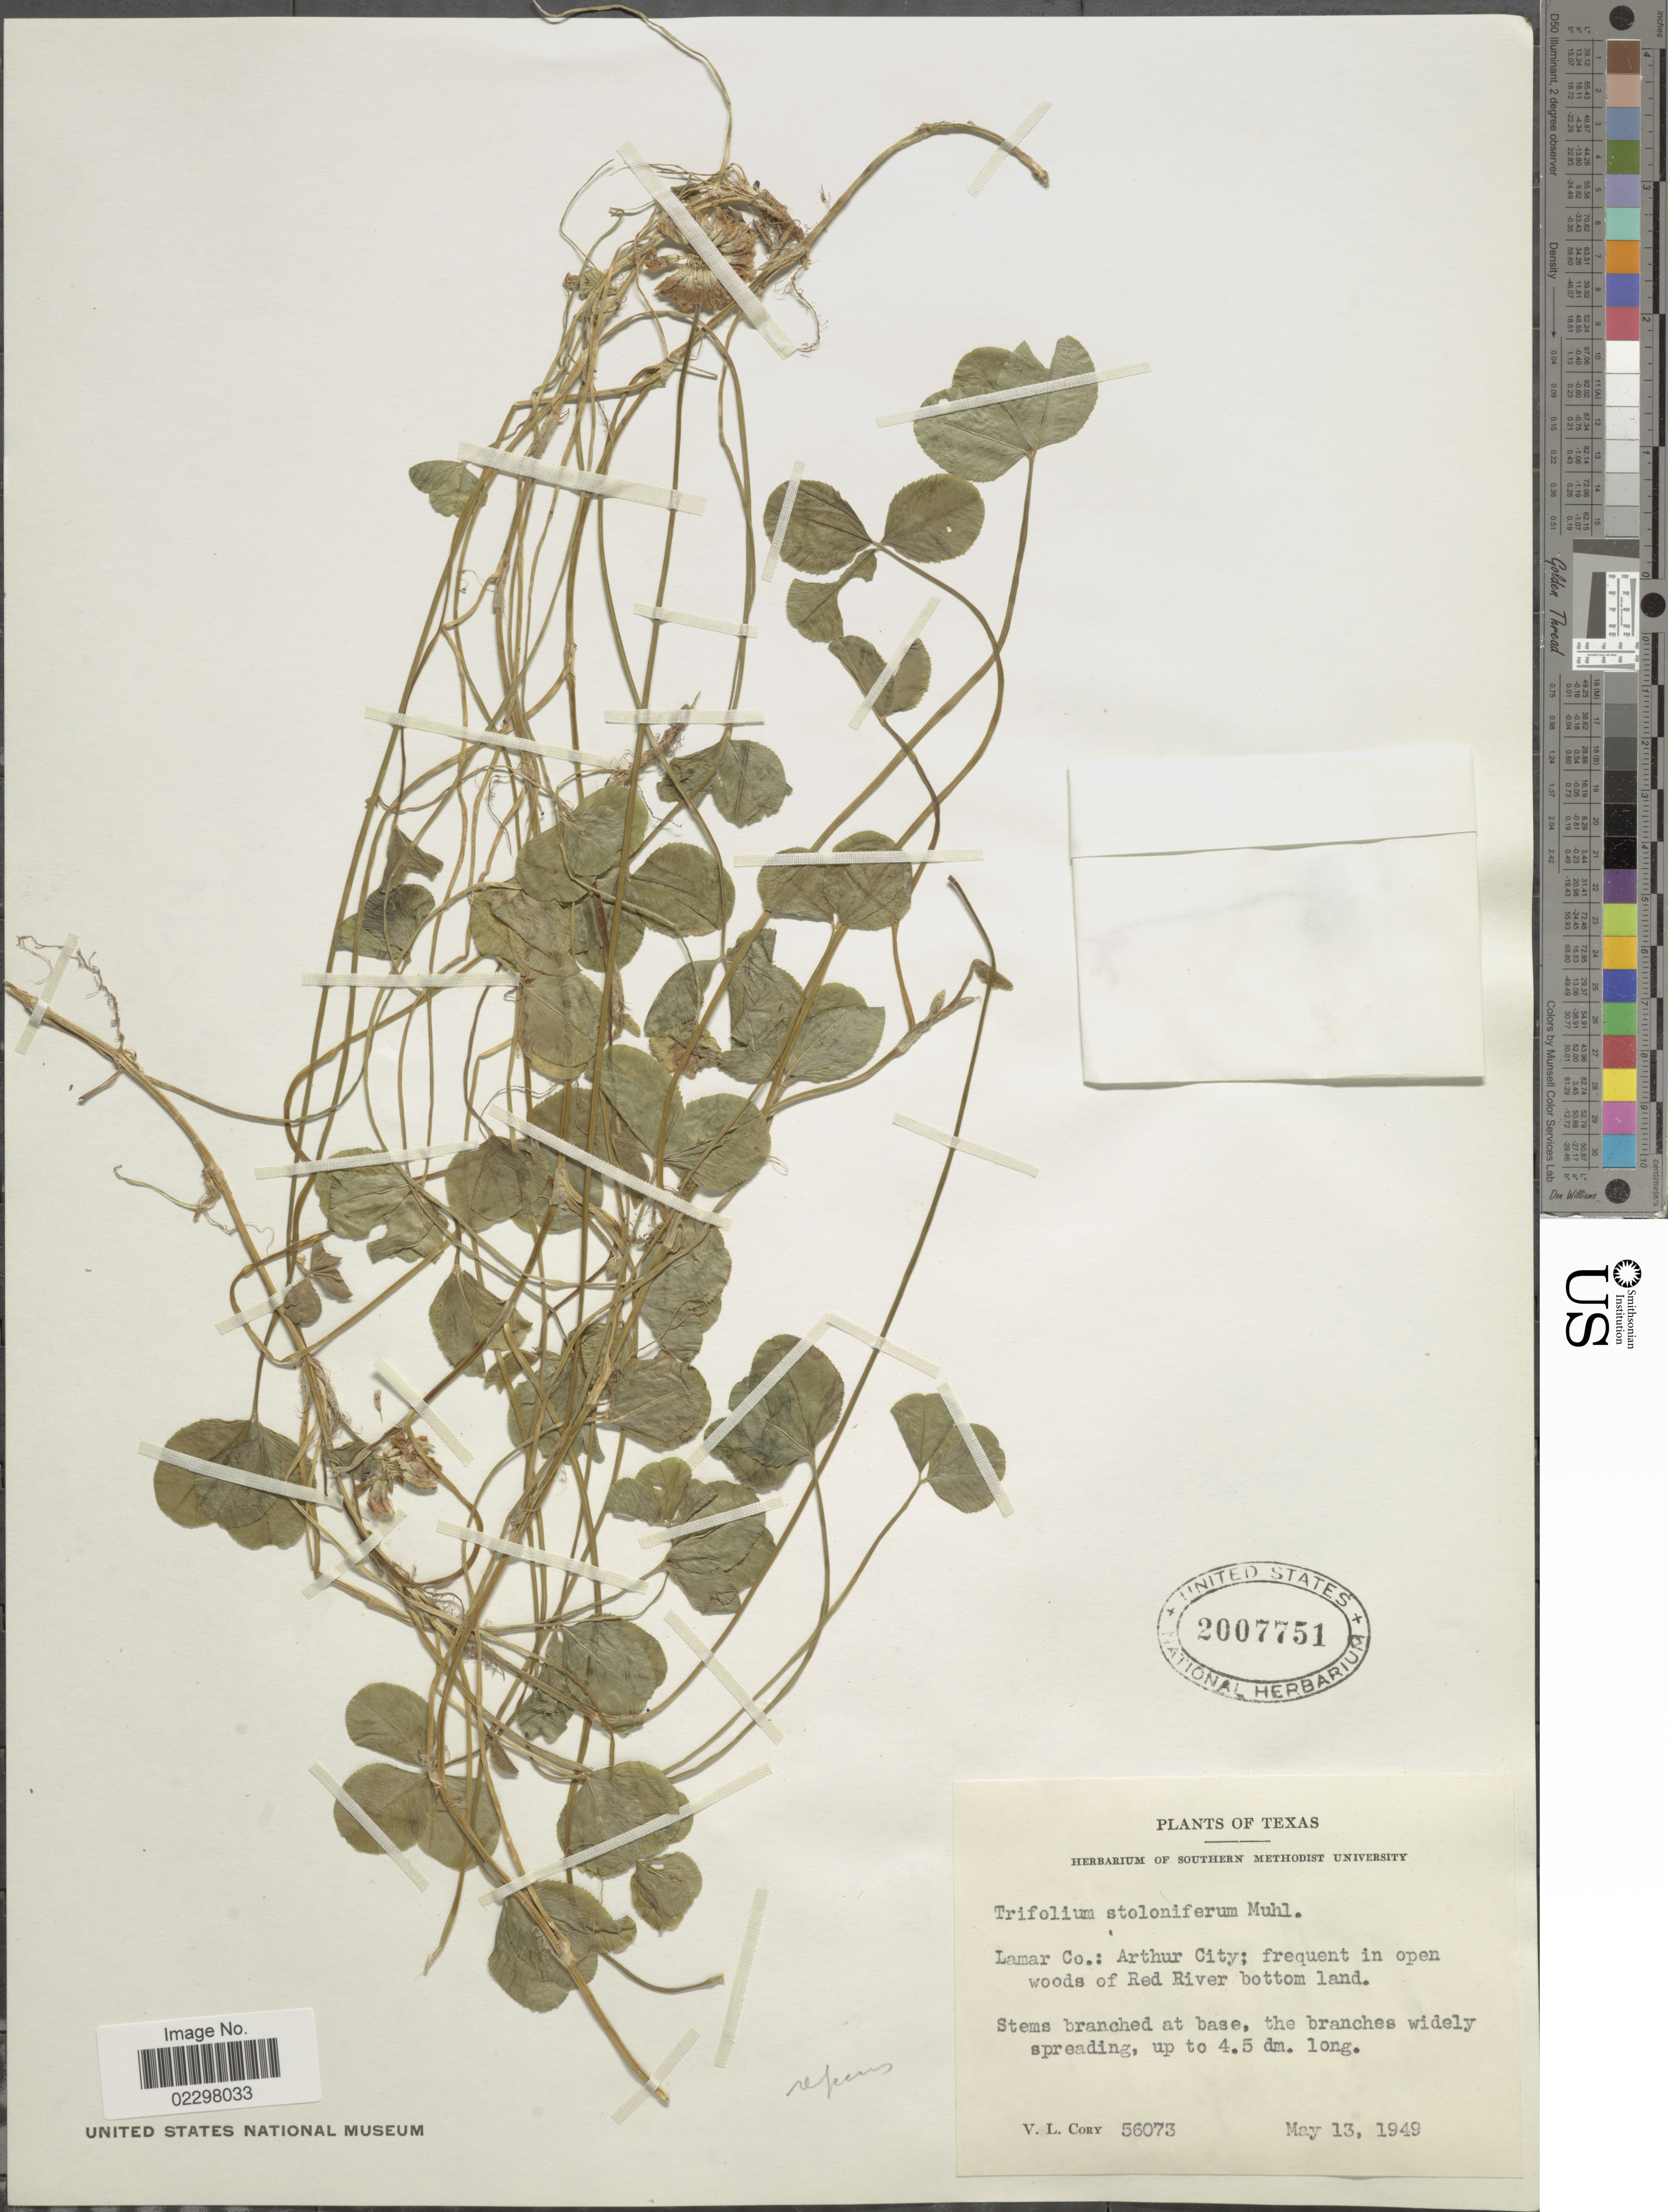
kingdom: Plantae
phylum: Tracheophyta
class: Magnoliopsida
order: Fabales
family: Fabaceae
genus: Trifolium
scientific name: Trifolium repens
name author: L.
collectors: V. Cory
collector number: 56073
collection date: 1949-05-13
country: United States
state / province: Texas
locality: Lamar Co.: Arthur City; frequent in open woods of Red River bottom land.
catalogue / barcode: US 2007751